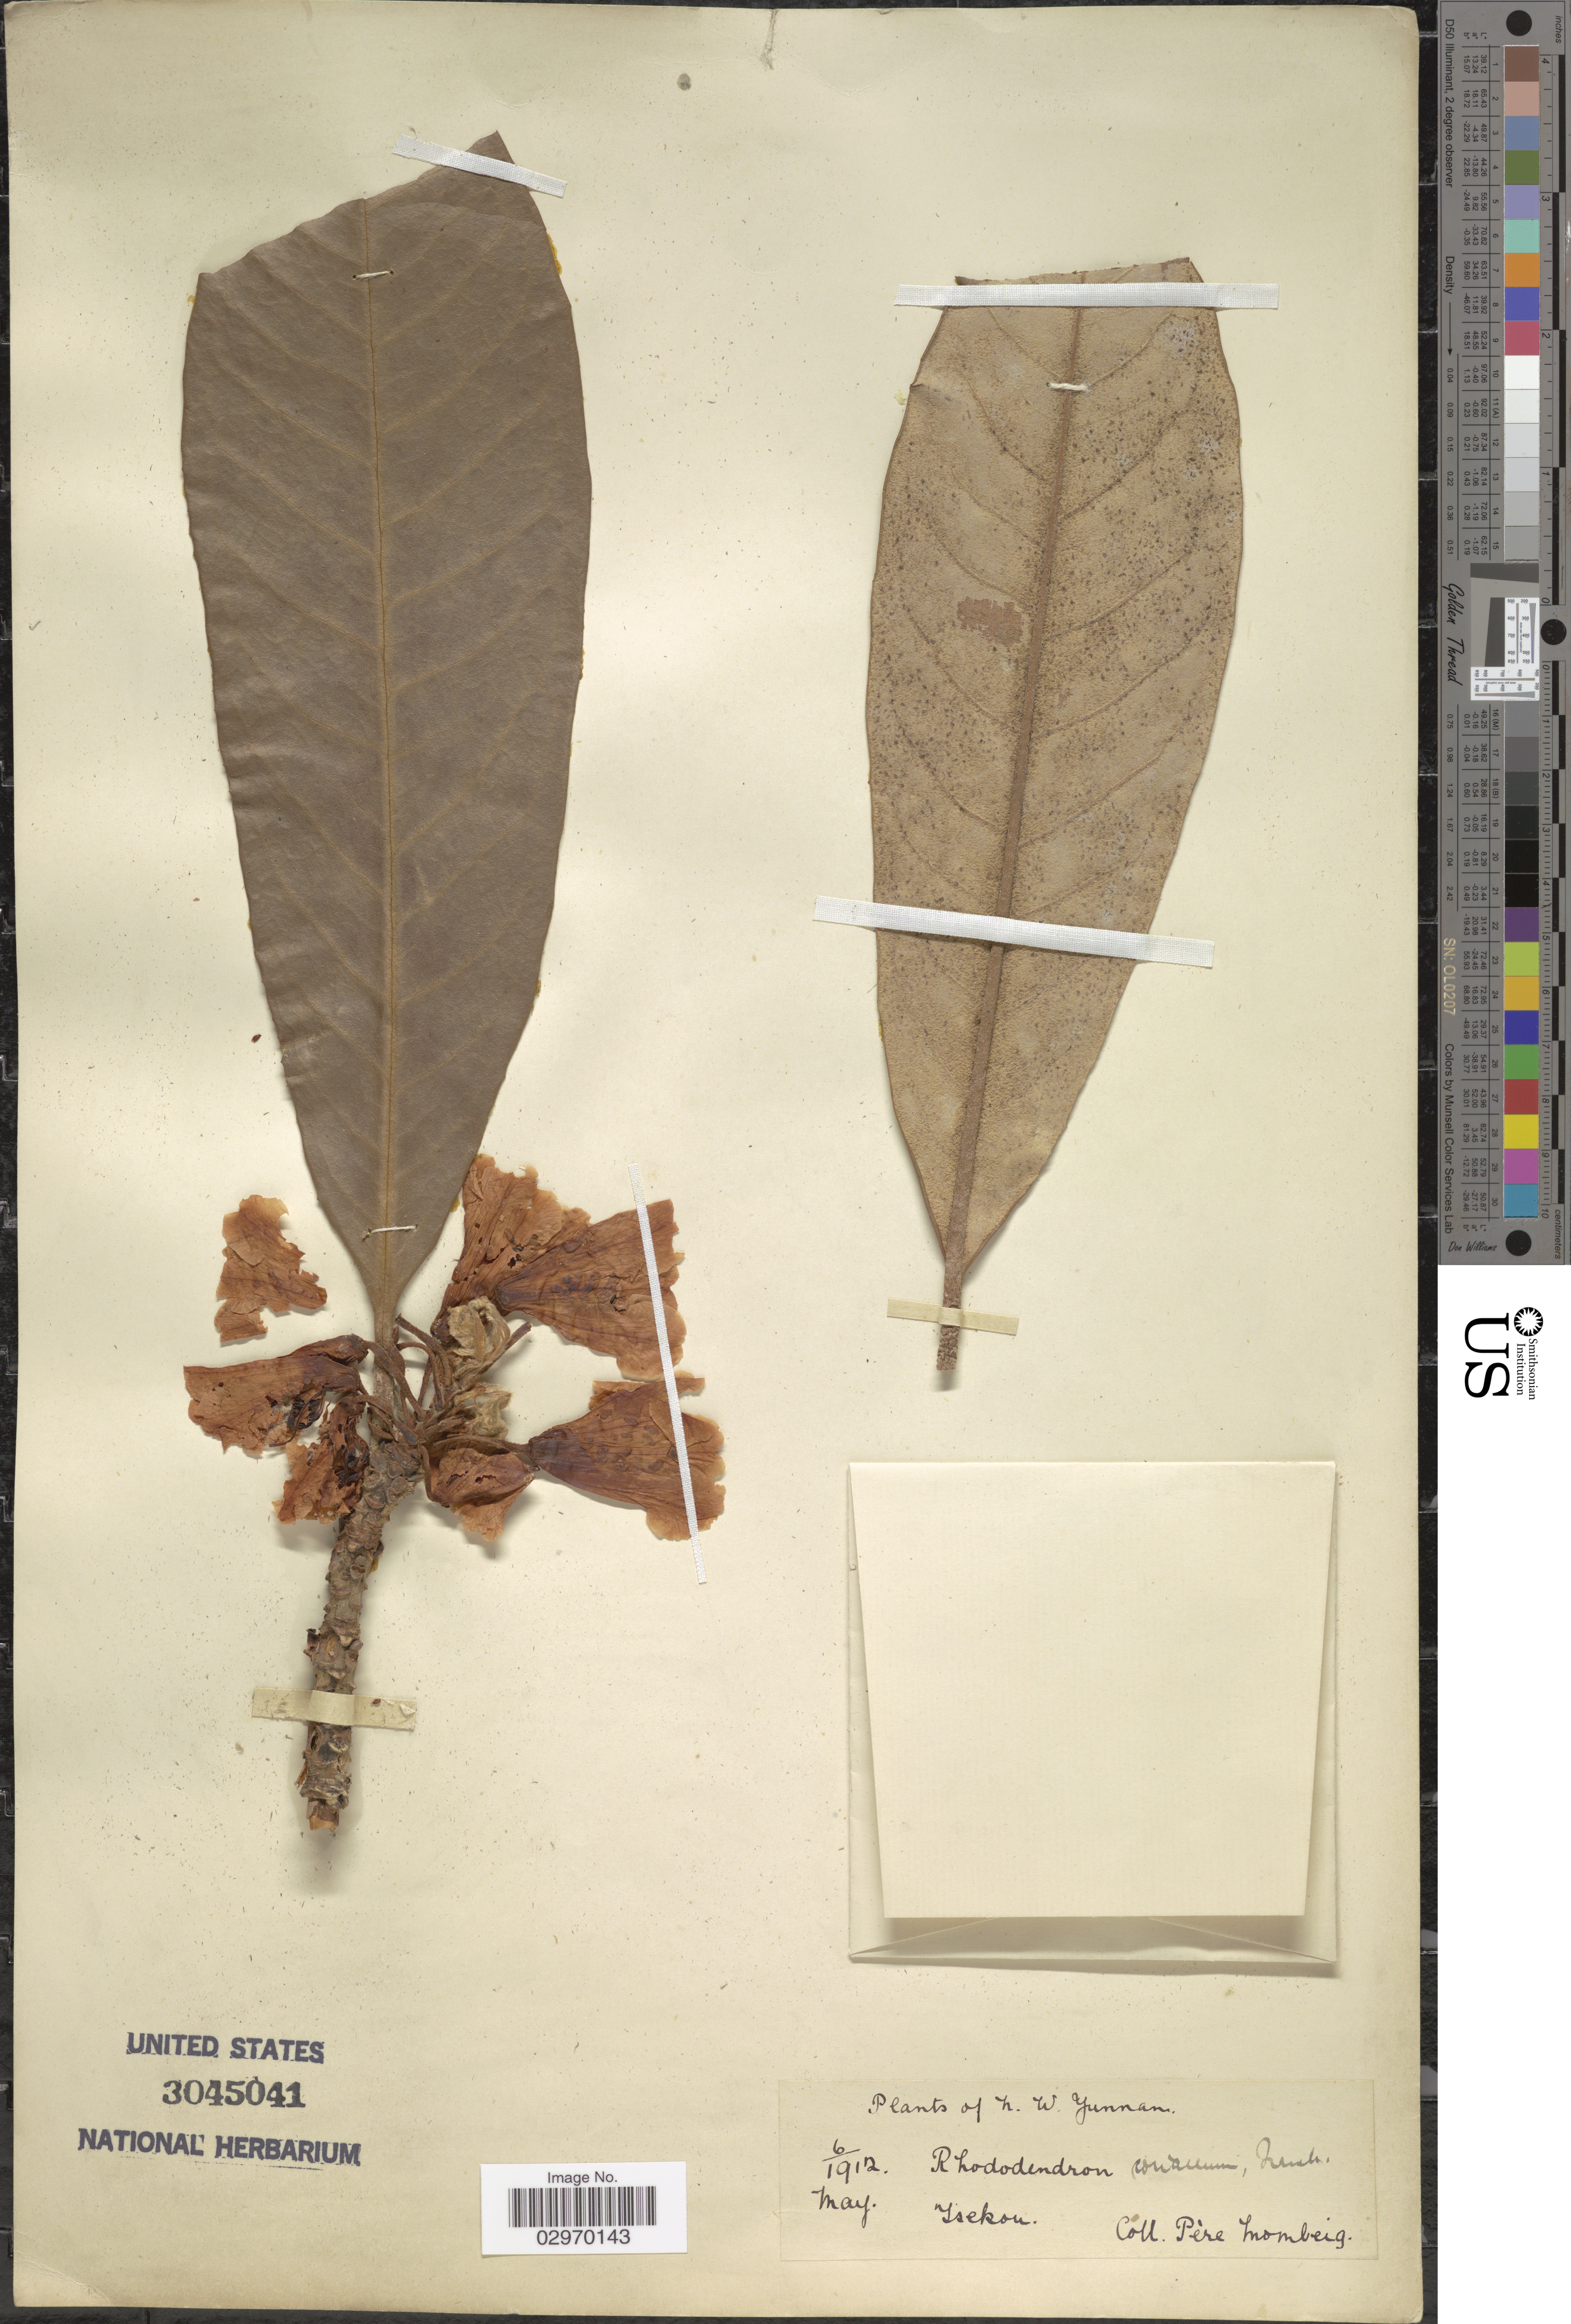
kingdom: Plantae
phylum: Tracheophyta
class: Magnoliopsida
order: Ericales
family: Ericaceae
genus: Rhododendron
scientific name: Rhododendron coriaceum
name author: Franch.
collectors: P. Monbeig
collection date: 1912-05-06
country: China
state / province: Yunnan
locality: N.W. Yunnan. Tsekou.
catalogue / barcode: US 3045041